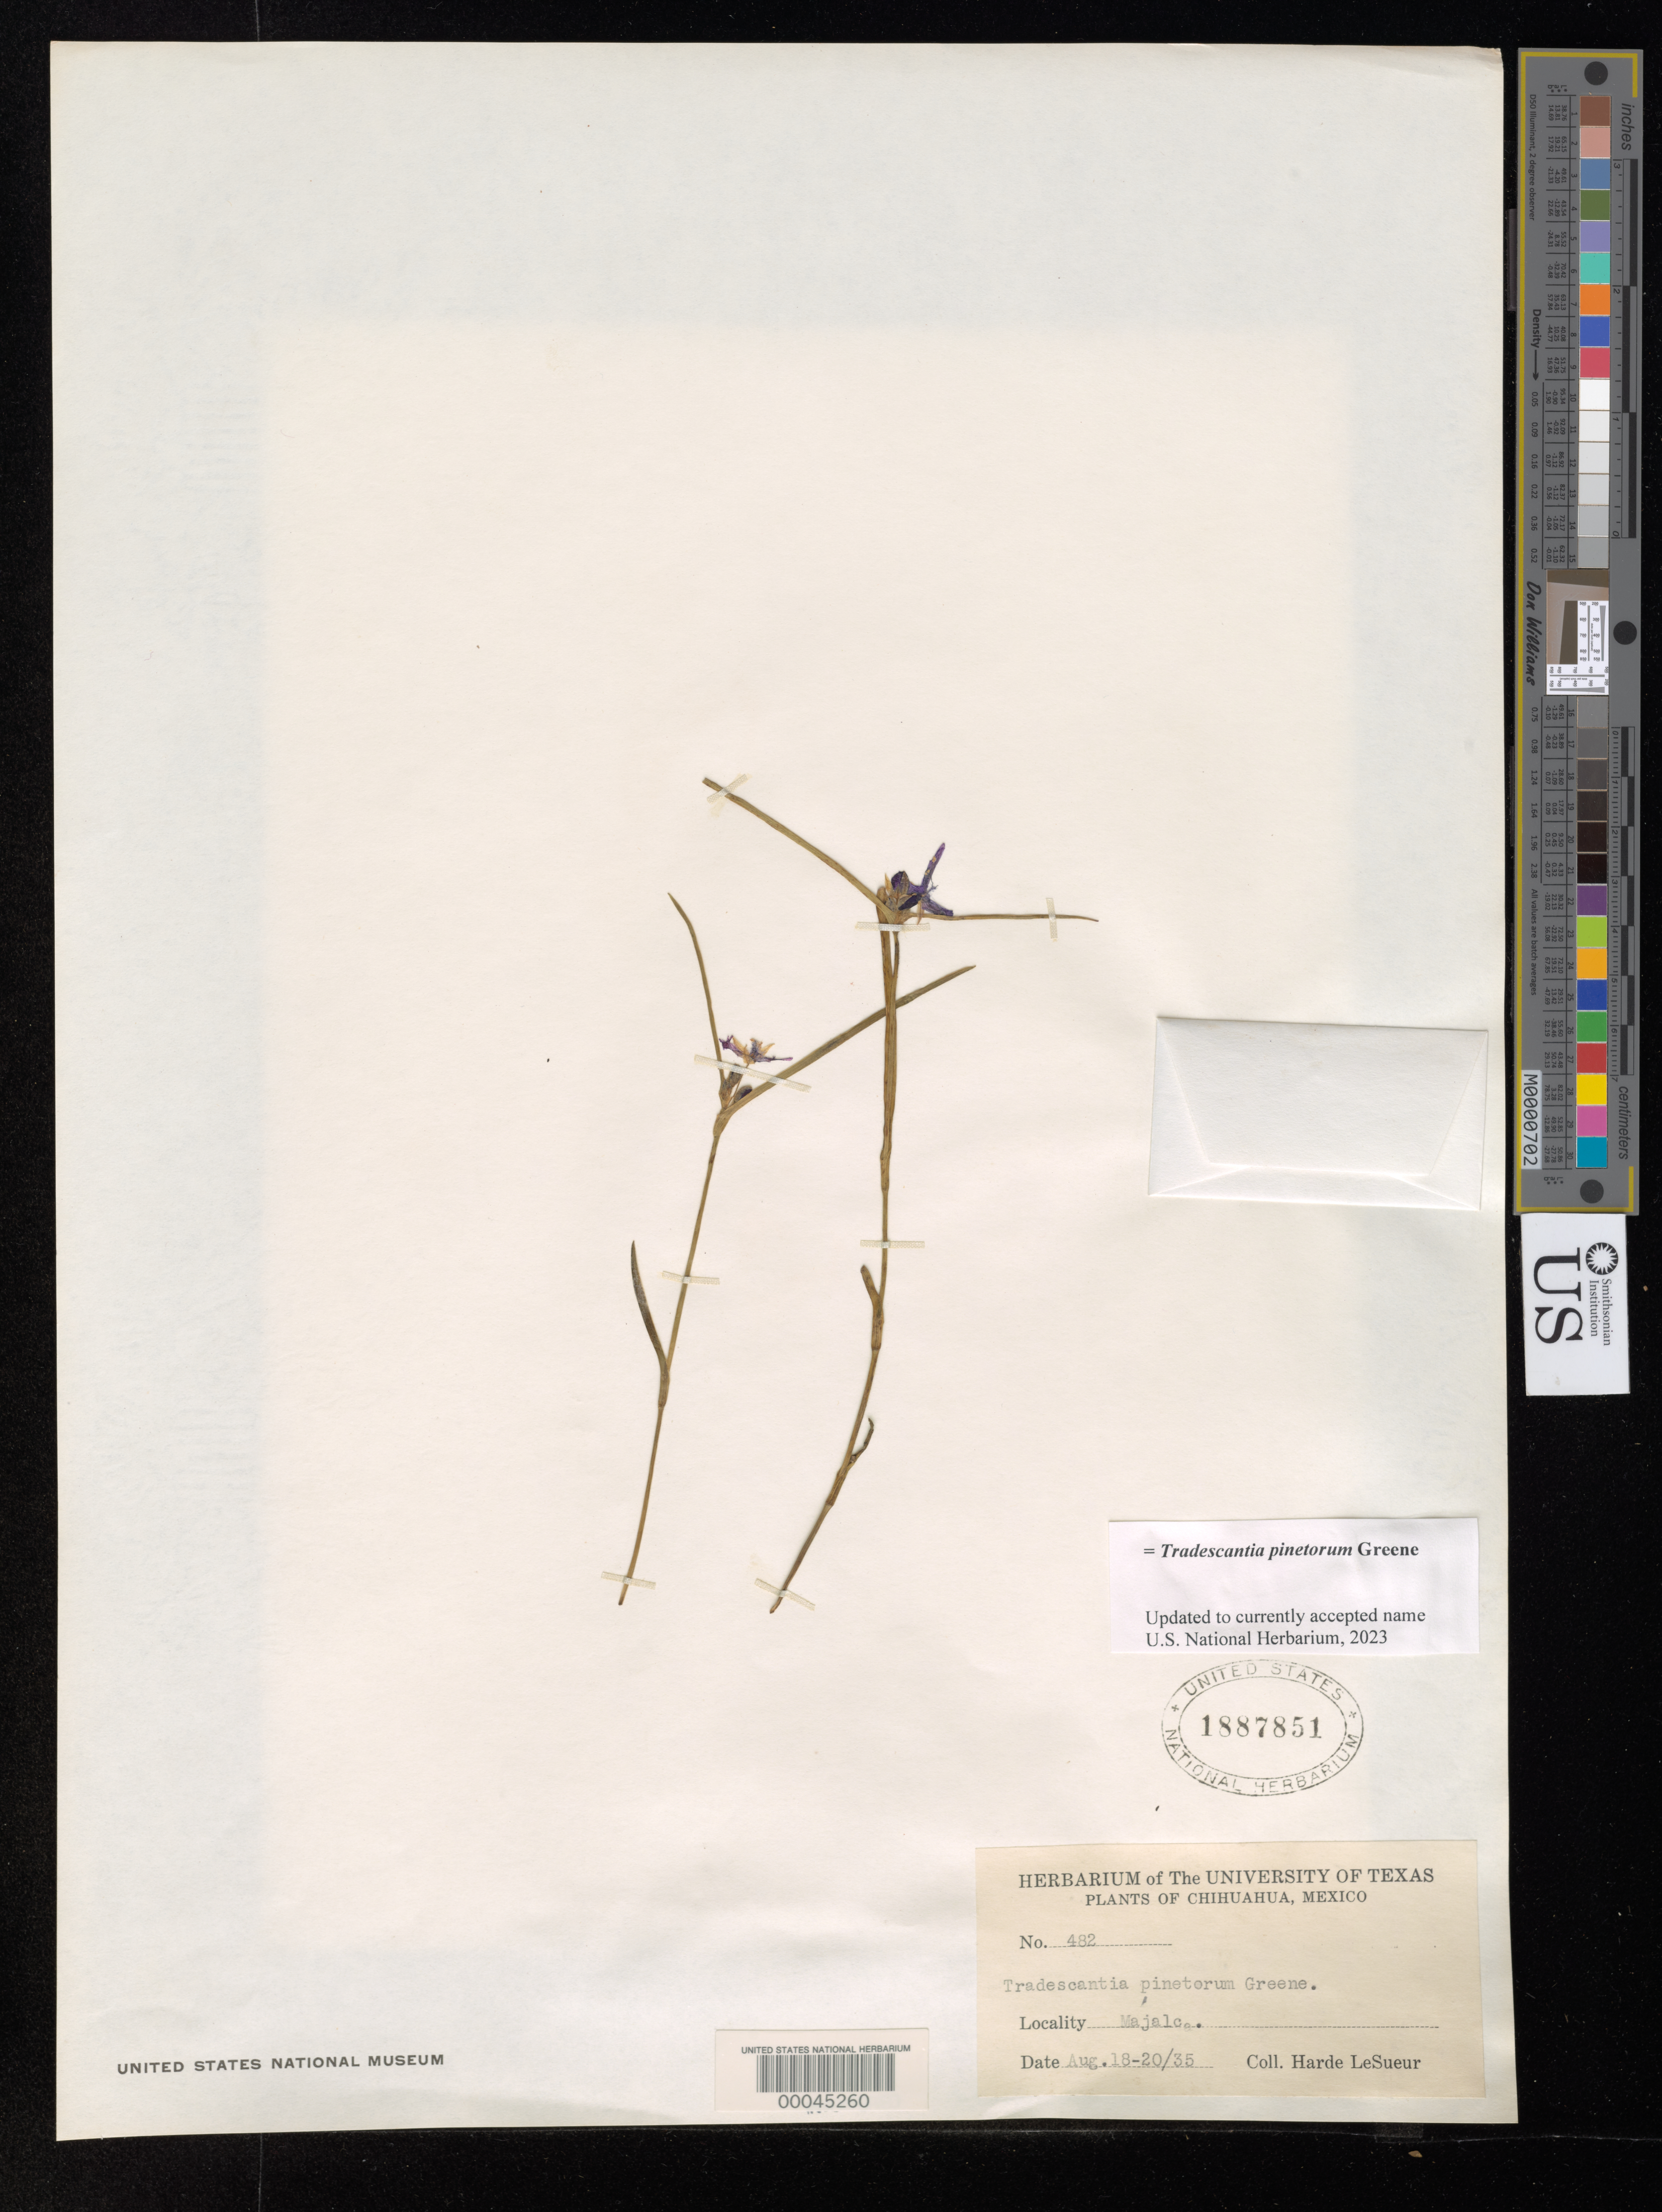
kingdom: Plantae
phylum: Tracheophyta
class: Liliopsida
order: Commelinales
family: Commelinaceae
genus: Tradescantia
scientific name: Tradescantia pinetorum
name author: Greene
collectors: D. H. LeSueur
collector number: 482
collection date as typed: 18 Aug 1935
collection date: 1935-08-18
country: Mexico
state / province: Chihuahua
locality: Majalca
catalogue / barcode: US 1887851